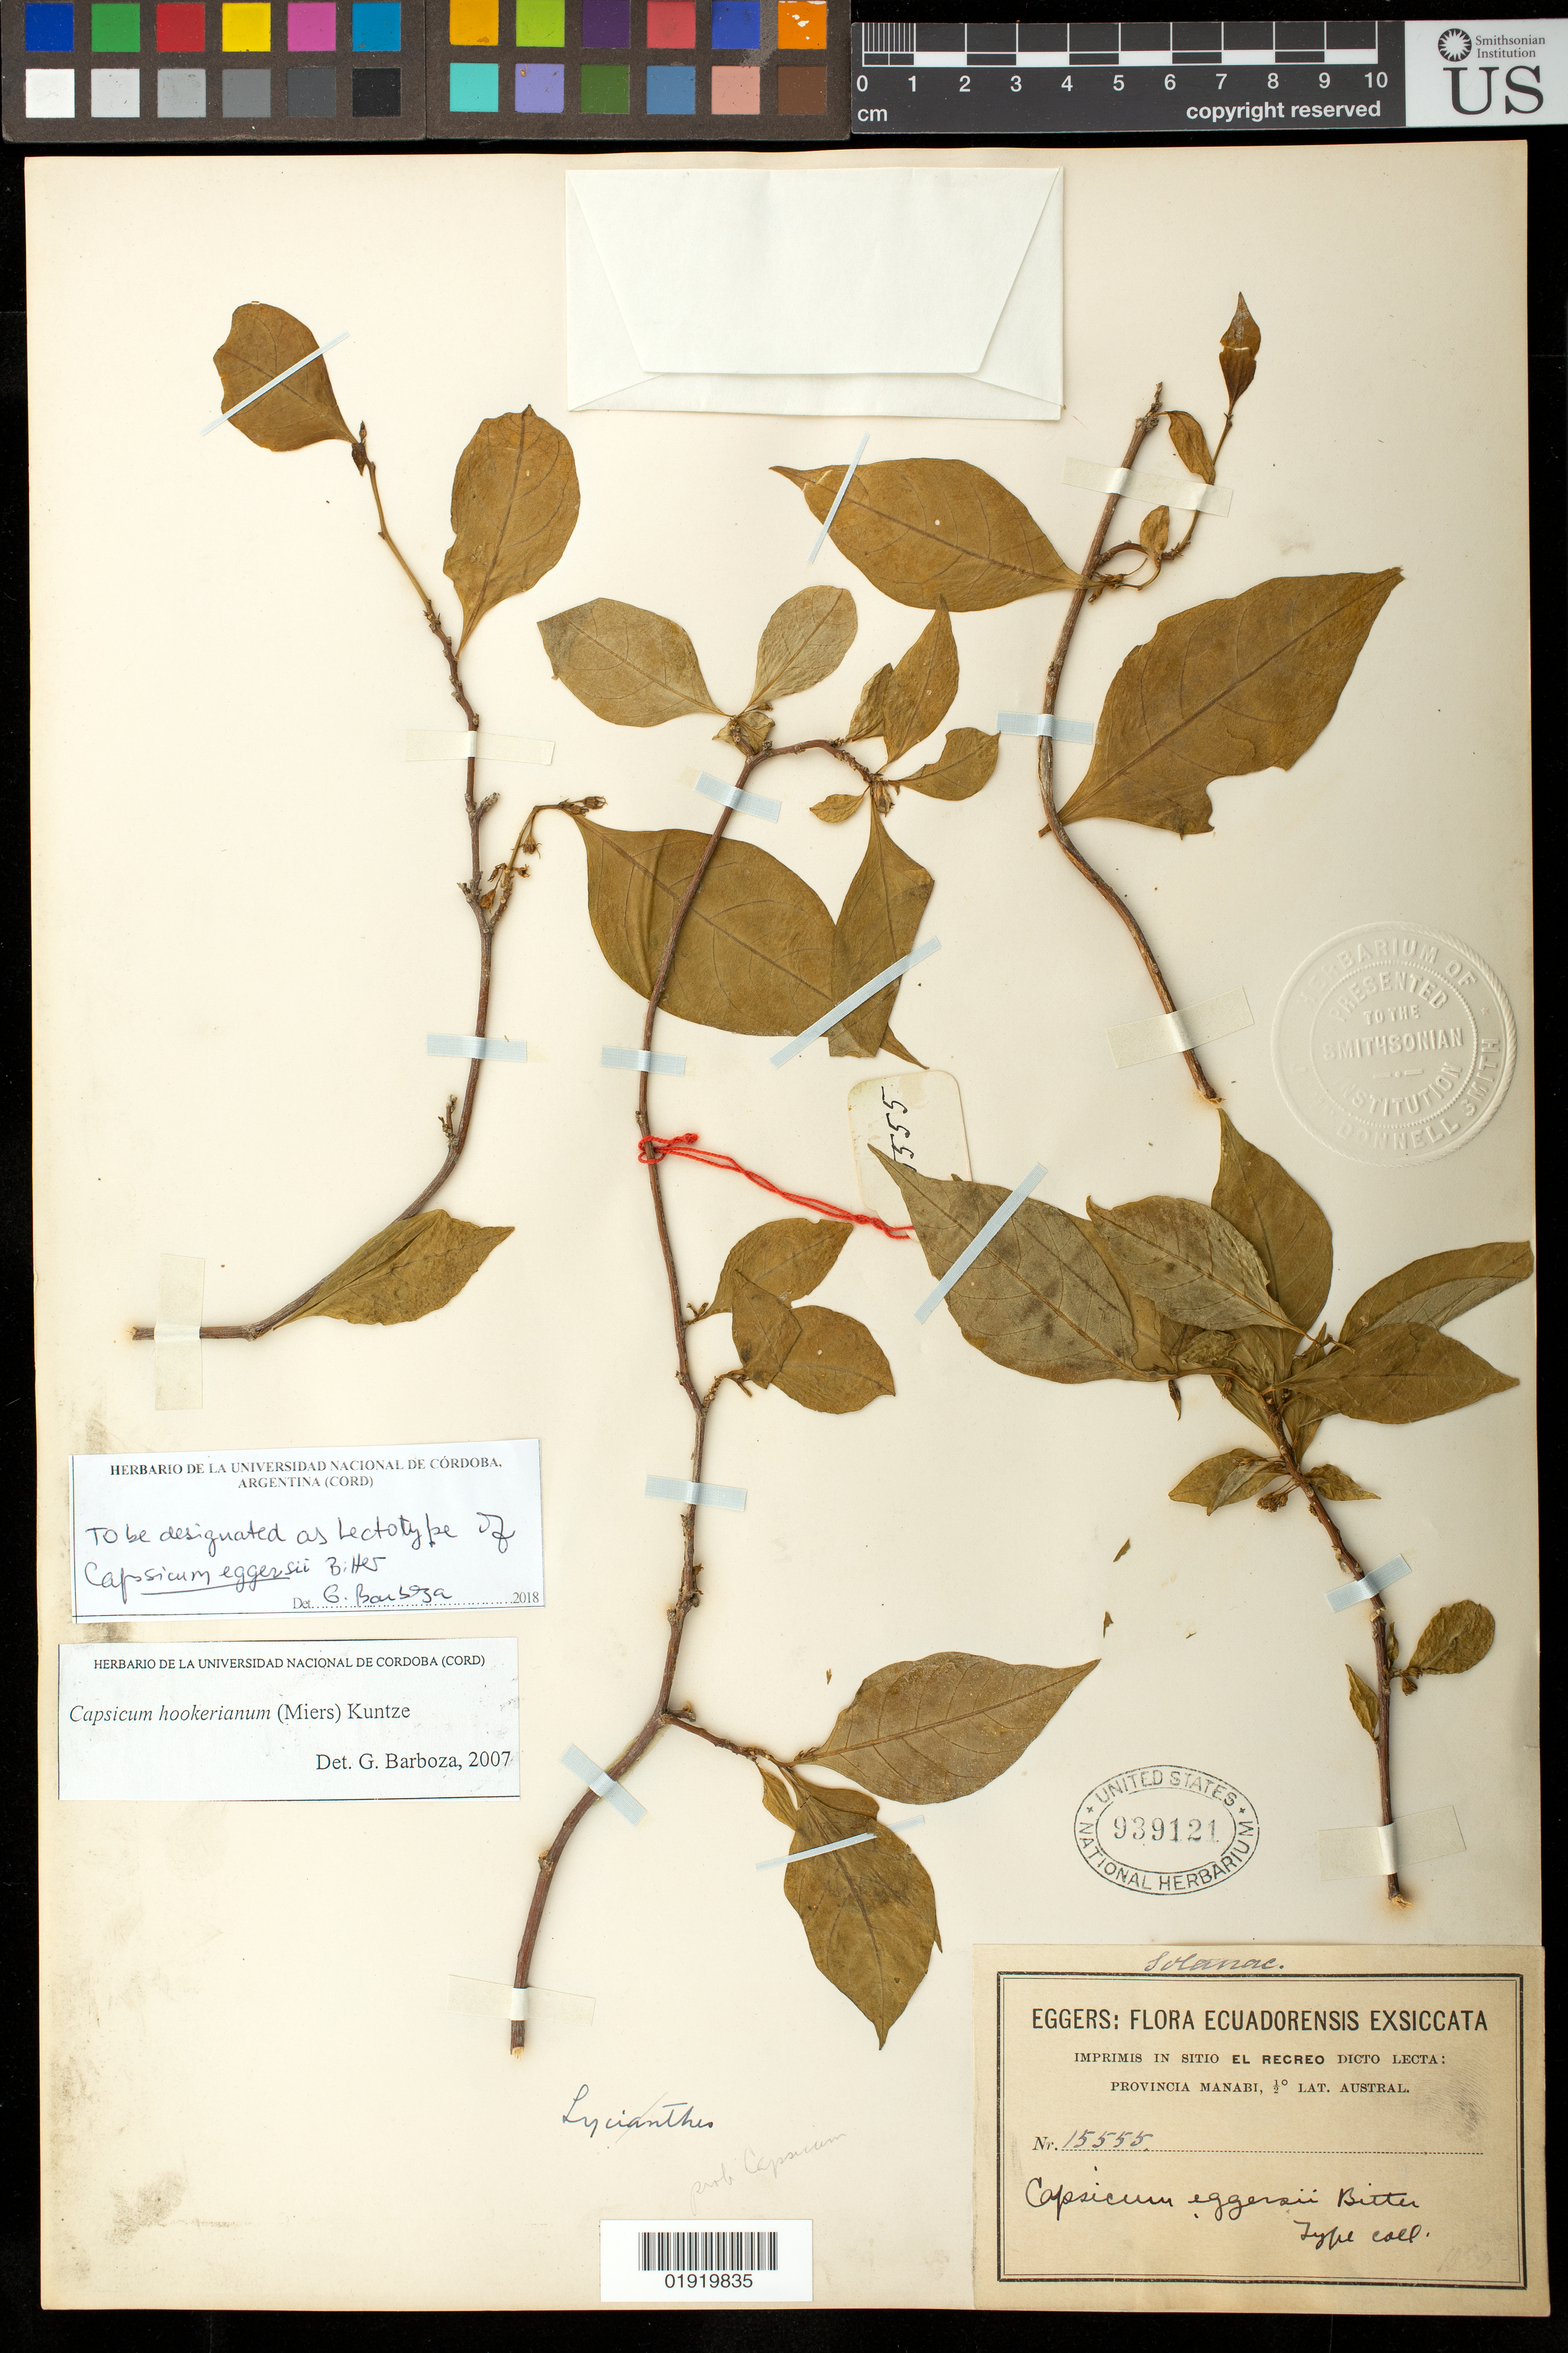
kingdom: Plantae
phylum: Tracheophyta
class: Magnoliopsida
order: Solanales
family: Solanaceae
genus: Capsicum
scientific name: Capsicum eggersii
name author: Bitter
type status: Isotype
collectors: H. F. A. von Eggers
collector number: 15555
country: Ecuador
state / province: Manabí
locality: El Recreo.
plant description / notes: Annotated "to be designated as lectotype" by G. Barboza (2018) (Holotype at B, presumably destroyed)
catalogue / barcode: US 939121